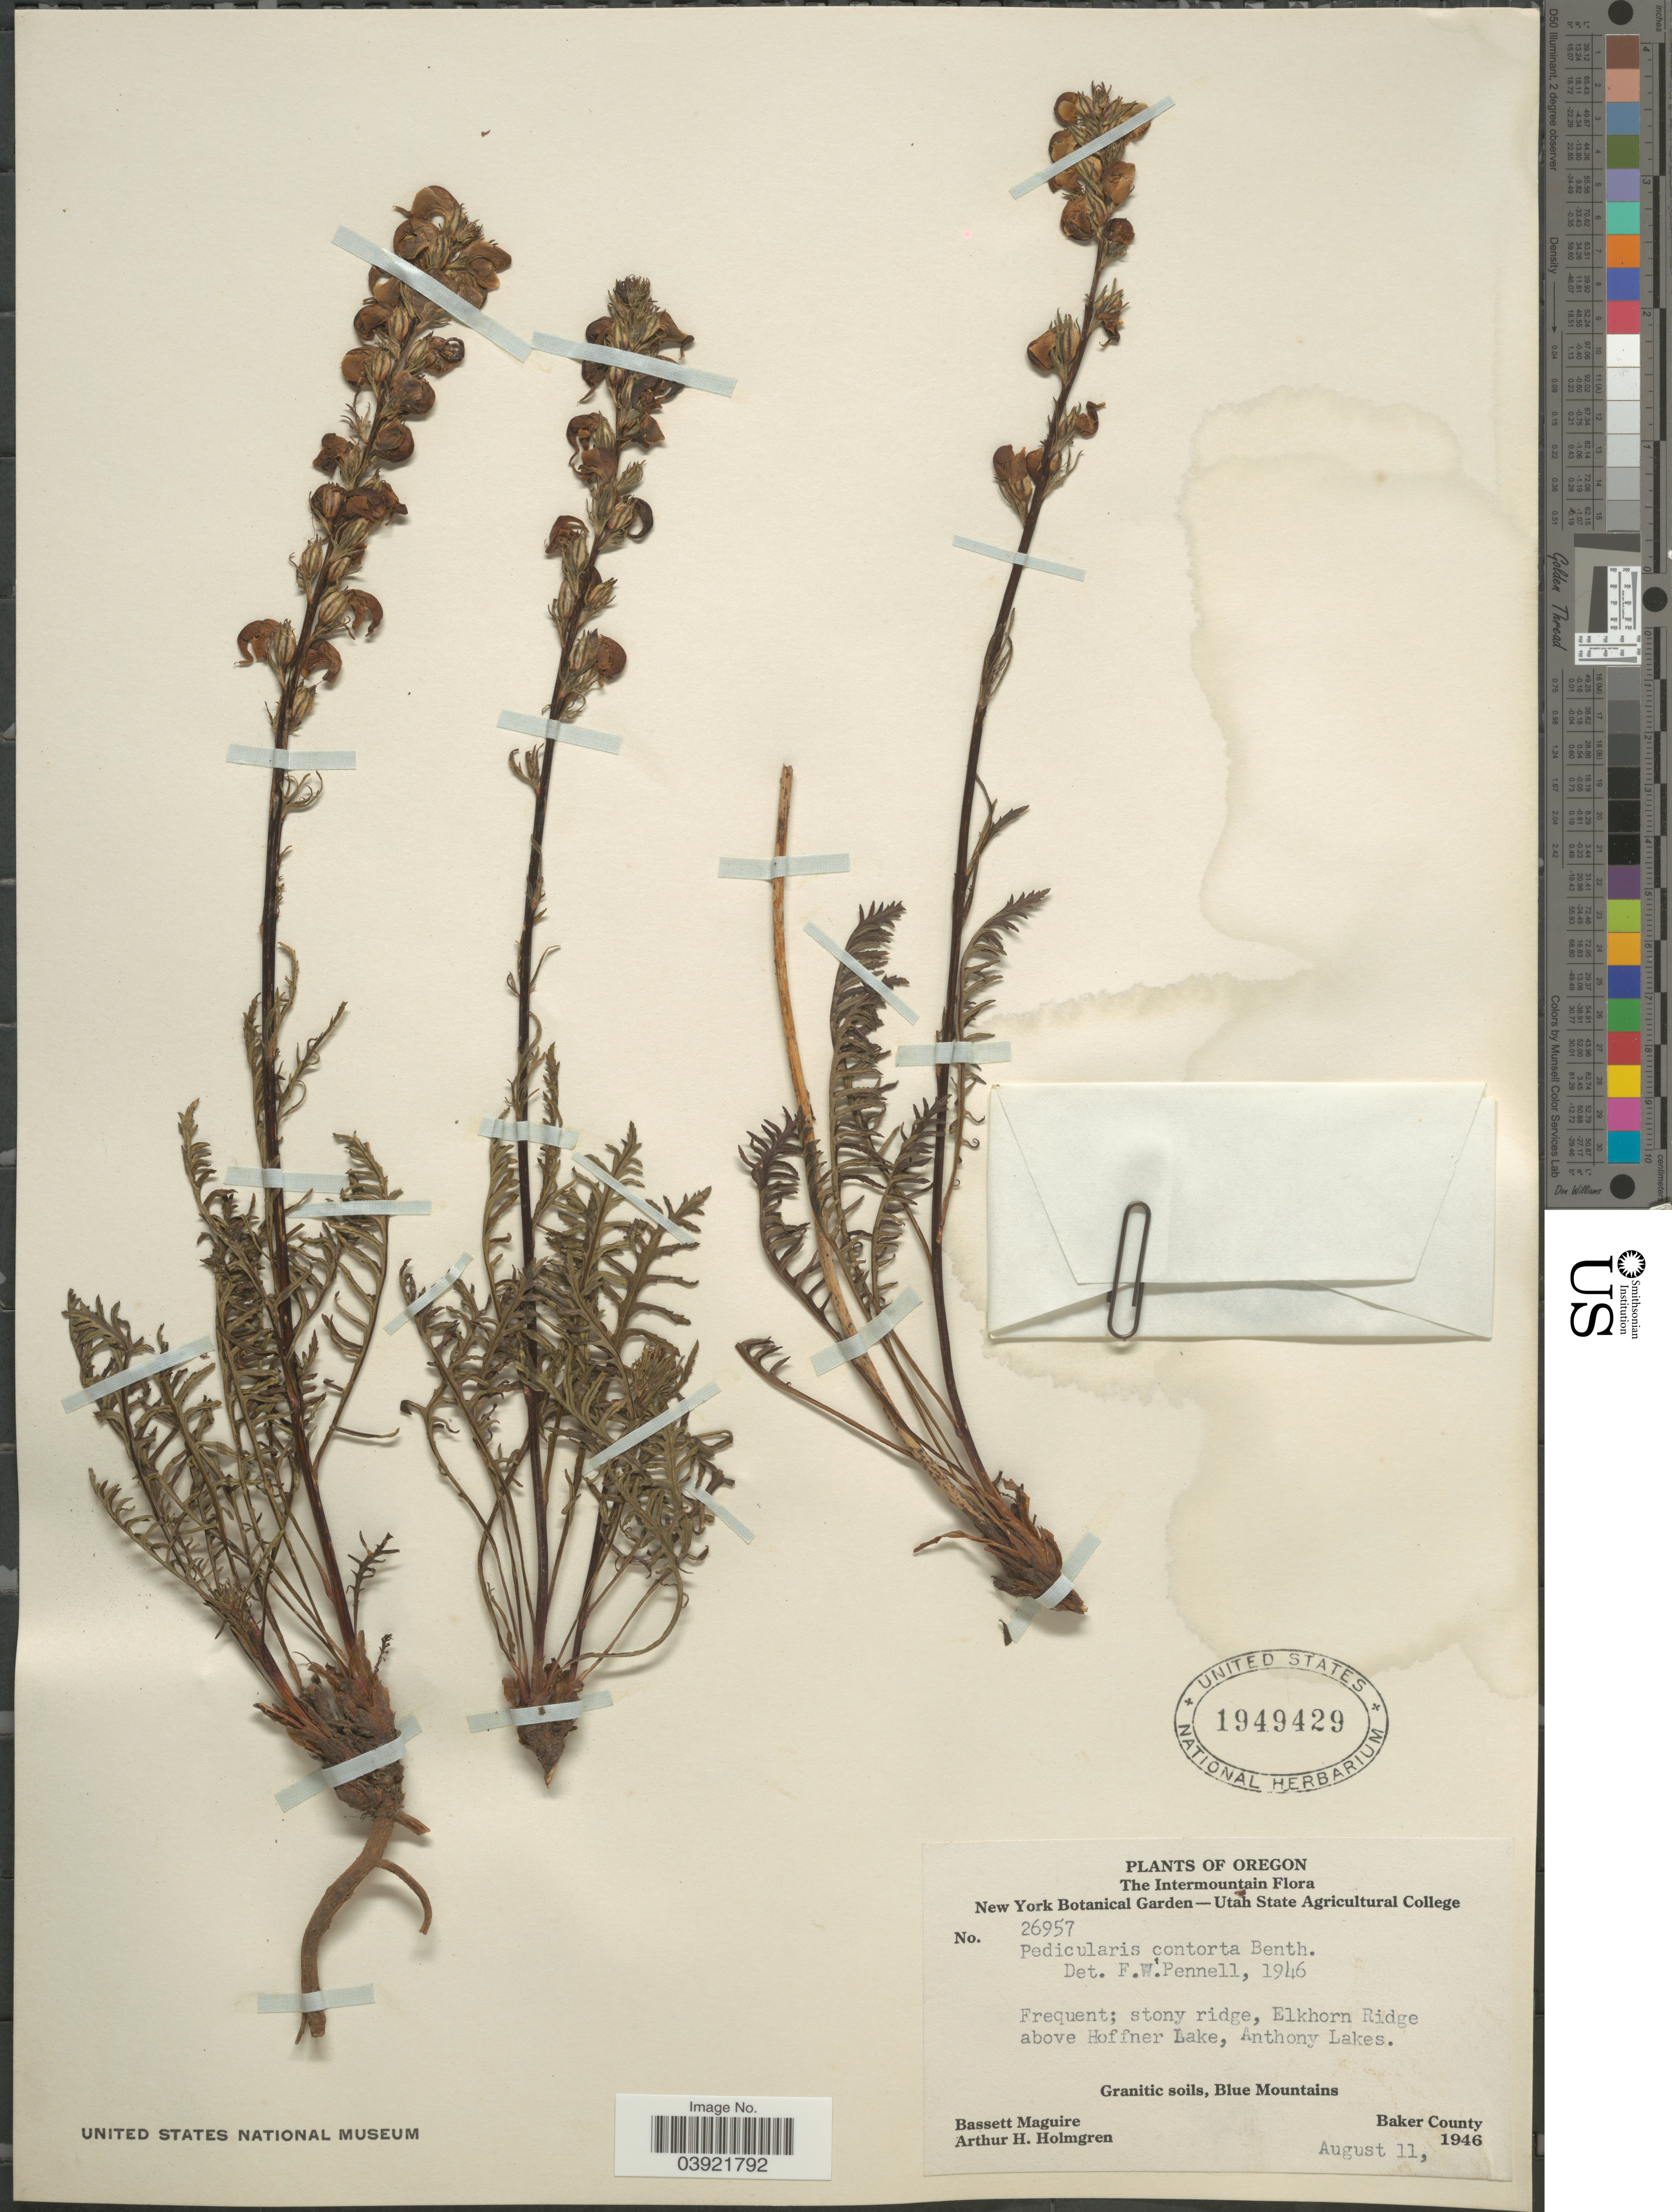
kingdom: Plantae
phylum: Tracheophyta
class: Magnoliopsida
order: Lamiales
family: Orobanchaceae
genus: Pedicularis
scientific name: Pedicularis contorta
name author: Benth.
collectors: B. Maguire & A. H. Holmgren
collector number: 26957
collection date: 1946-08-11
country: United States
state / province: Oregon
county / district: Baker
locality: The Intermountain. Elkhorn Ridge above Hoffner Lake, Anthony Lakes. Blue Mountains. Baker County.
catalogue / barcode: US 1949429